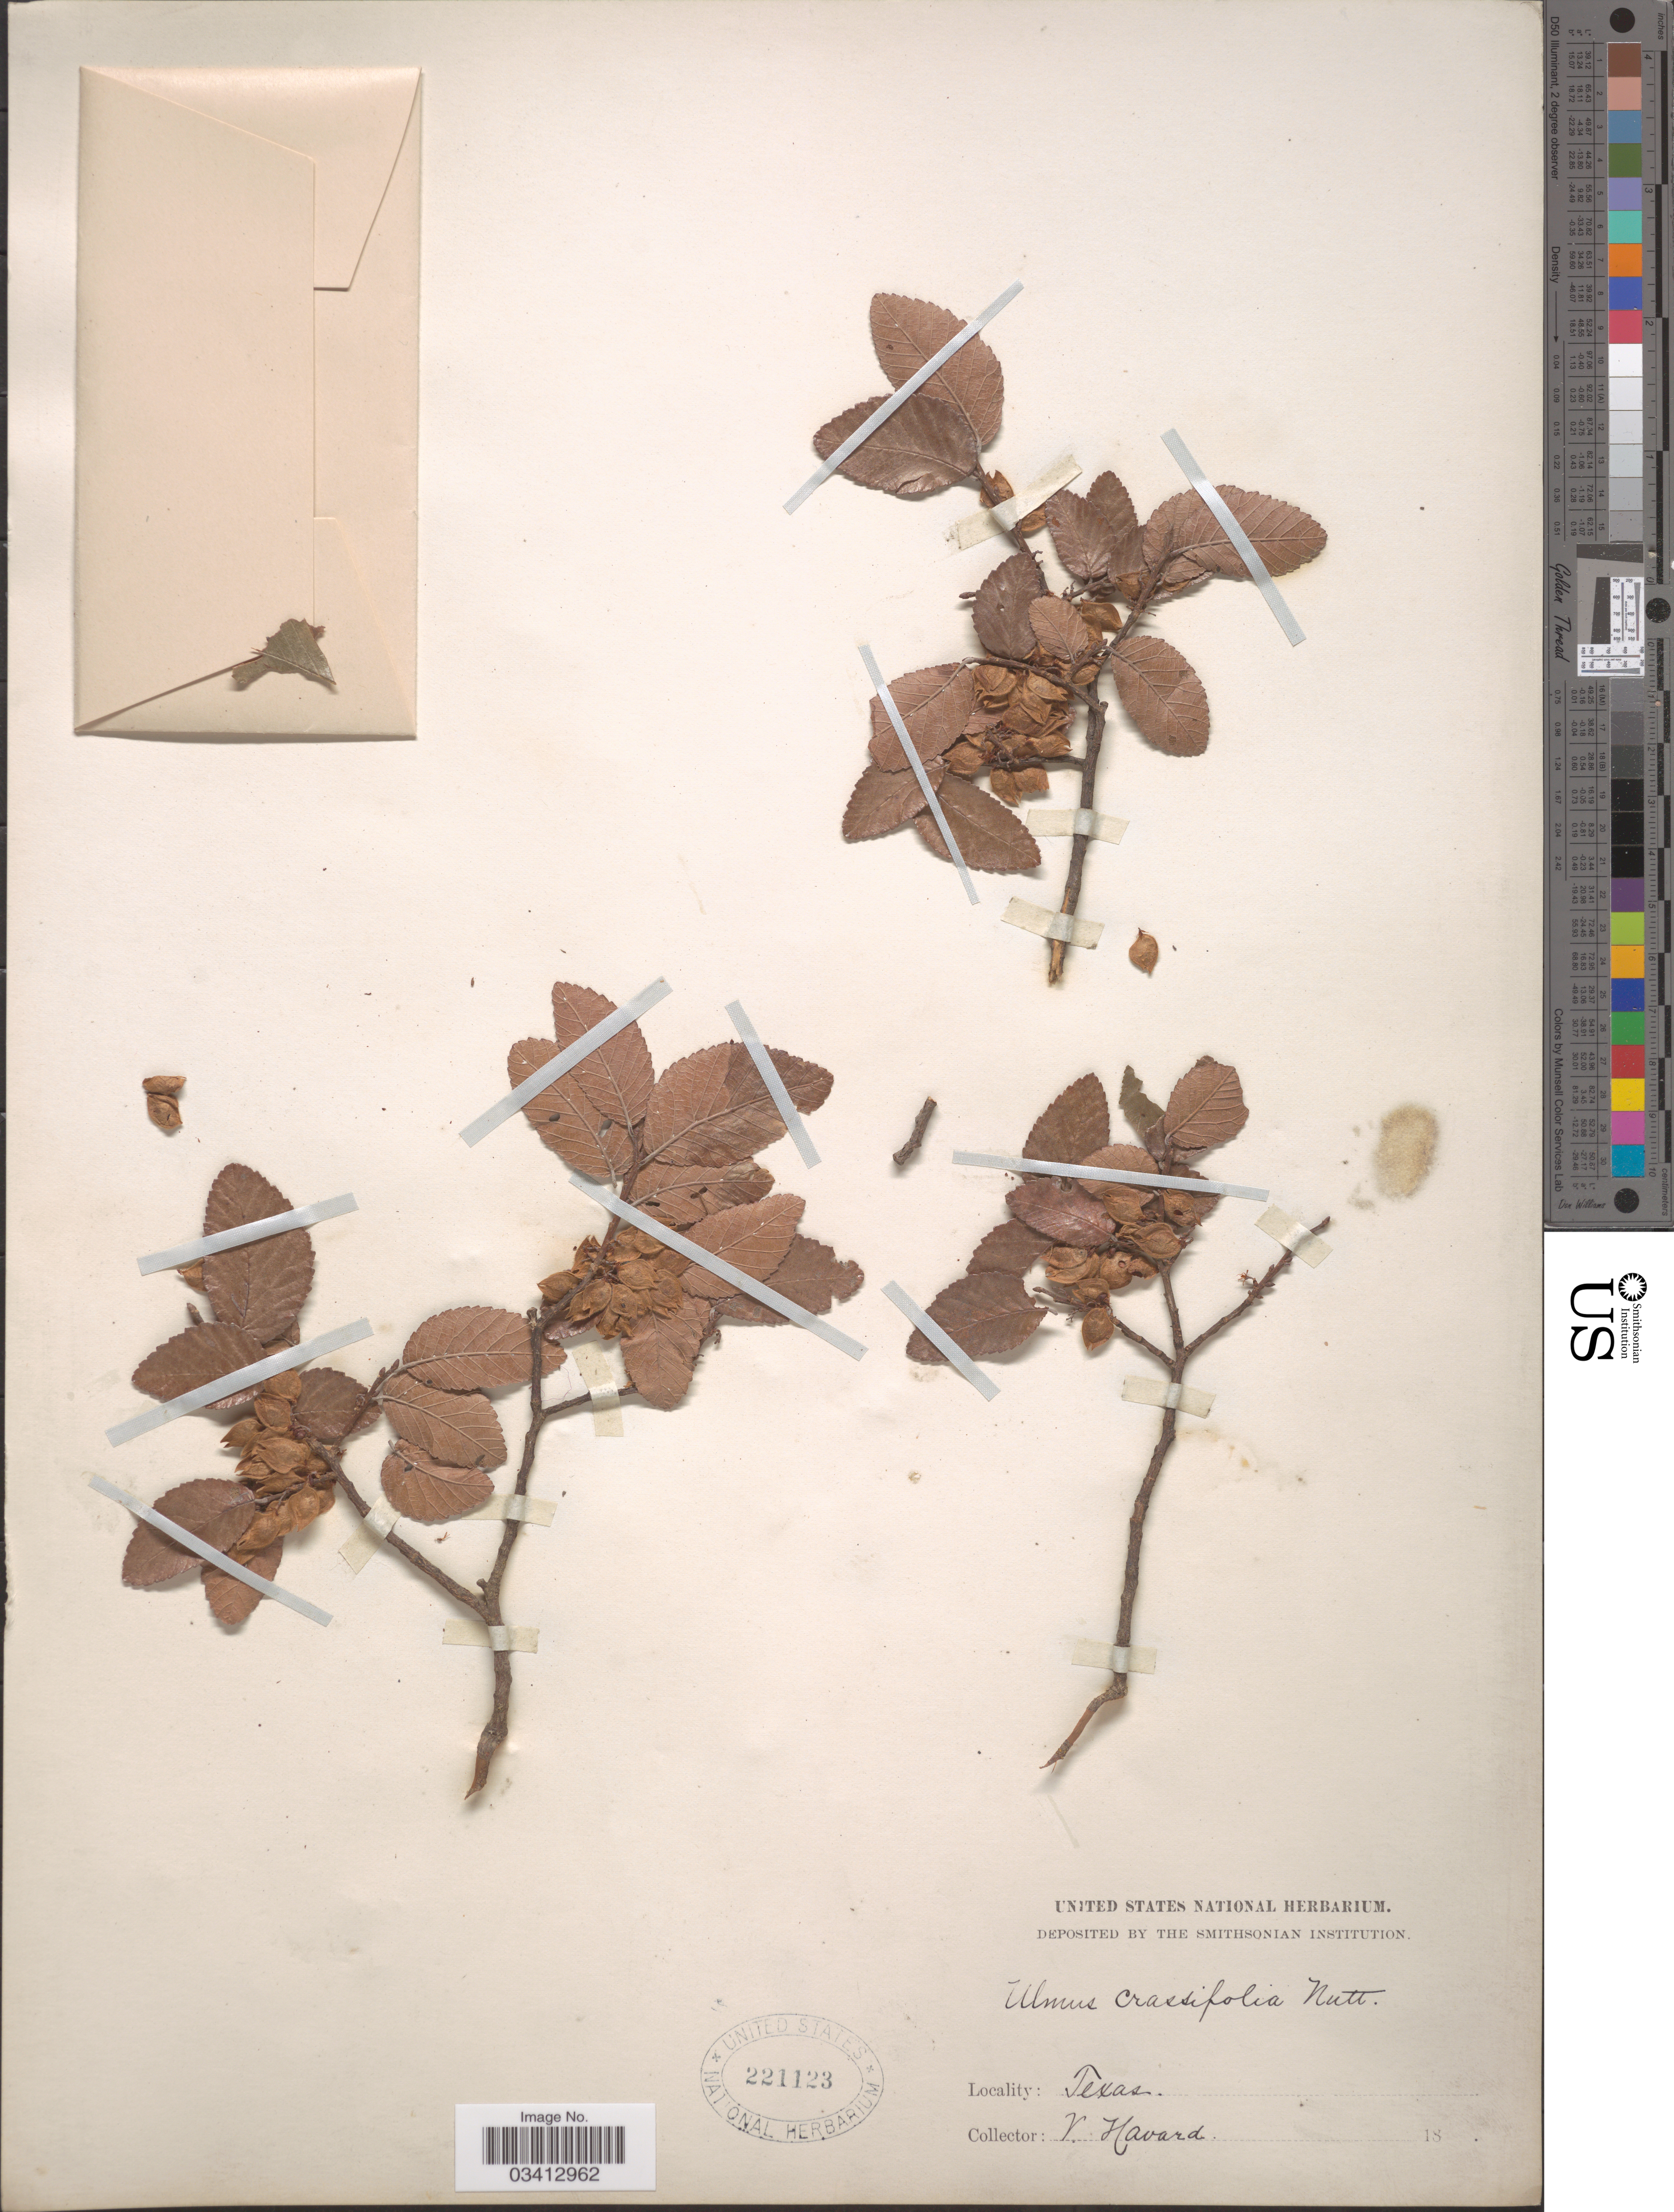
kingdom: Plantae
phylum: Tracheophyta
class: Magnoliopsida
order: Rosales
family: Ulmaceae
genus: Ulmus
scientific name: Ulmus crassifolia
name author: Nutt.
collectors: V. Havard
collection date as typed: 18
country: United States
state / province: Texas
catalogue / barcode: US 221123